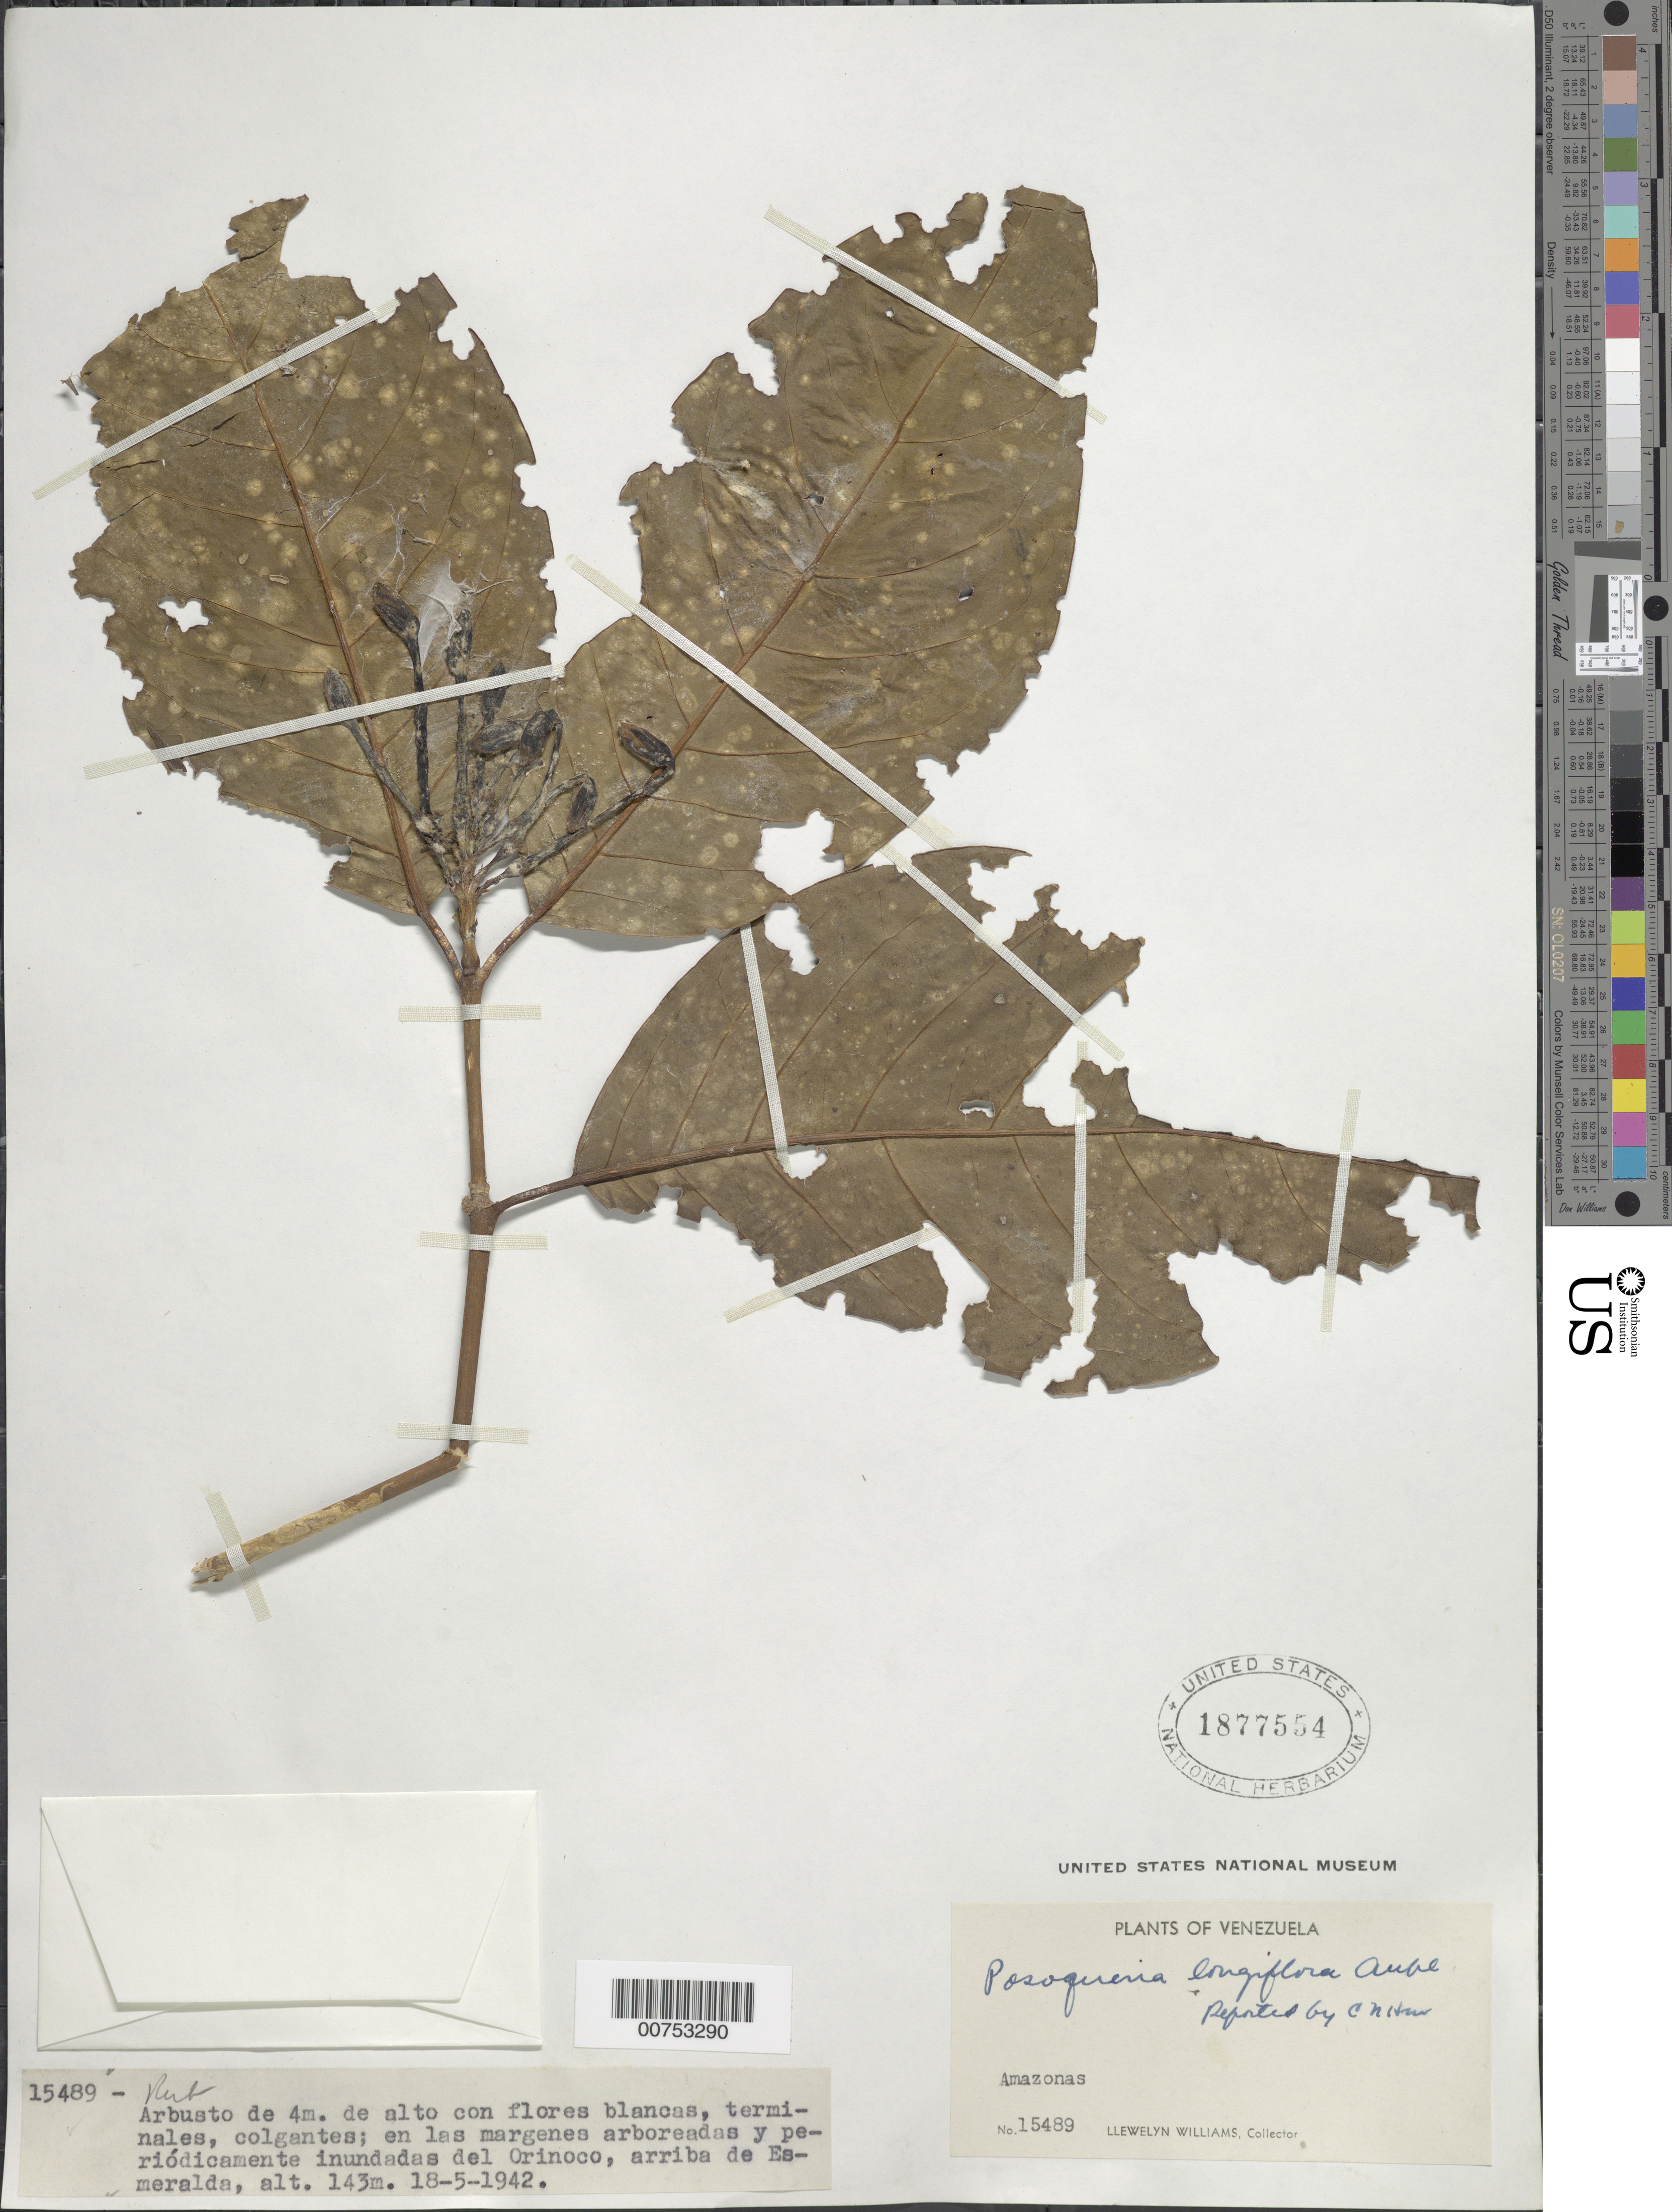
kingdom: Plantae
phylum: Tracheophyta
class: Magnoliopsida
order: Gentianales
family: Rubiaceae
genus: Posoqueria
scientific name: Posoqueria longiflora subsp. longiflora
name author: Aubl.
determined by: Macias, L.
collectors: Ll. Williams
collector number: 15489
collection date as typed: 18-May-42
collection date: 1942-05-18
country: Venezuela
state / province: Amazonas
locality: Esmeralda, Alto Orinoco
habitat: Margenes arboreadas y periodicamente inundadas del rio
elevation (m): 143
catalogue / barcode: US 1877554